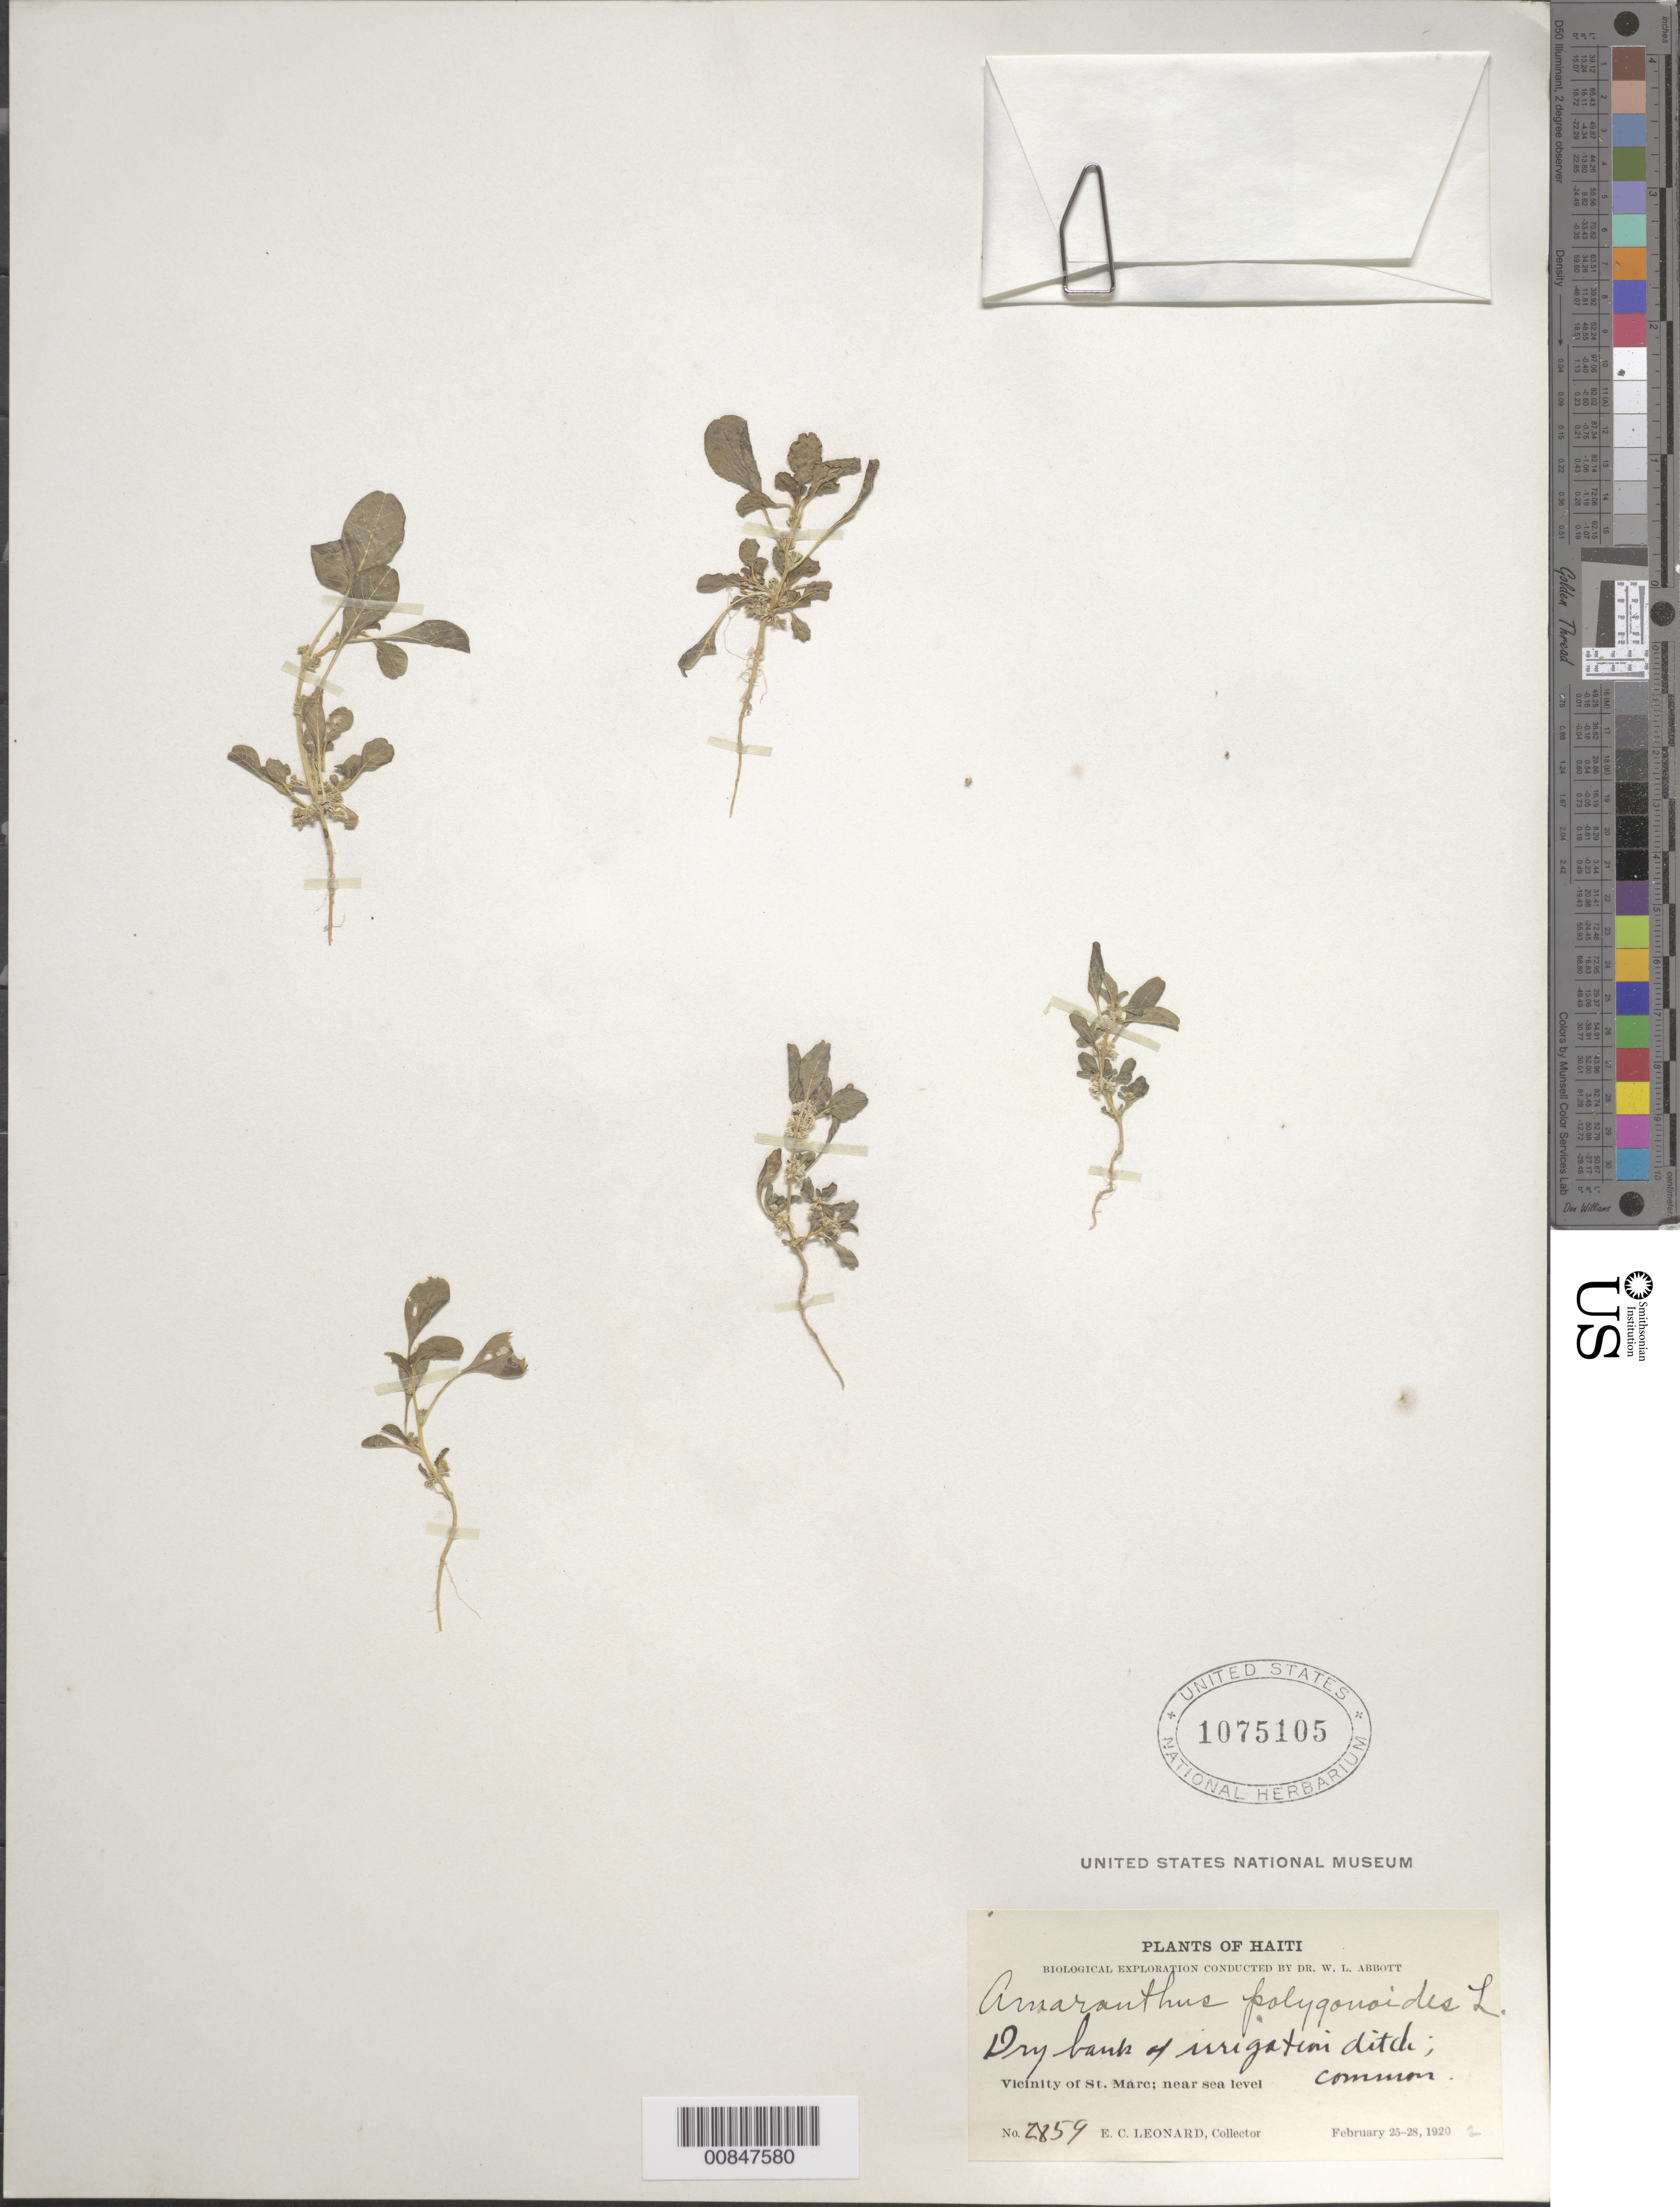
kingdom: Plantae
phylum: Tracheophyta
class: Magnoliopsida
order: Caryophyllales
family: Amaranthaceae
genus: Amaranthus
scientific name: Amaranthus polygonoides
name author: L.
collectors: E. C. Leonard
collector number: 2859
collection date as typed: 25 Feb 1920 to 28 Feb 1920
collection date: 1920-02-25/1920-02-28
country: Haiti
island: Hispaniola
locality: Vicinity of St. Marc.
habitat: Dry bank of irrigation ditch.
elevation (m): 0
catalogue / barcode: US 1075105